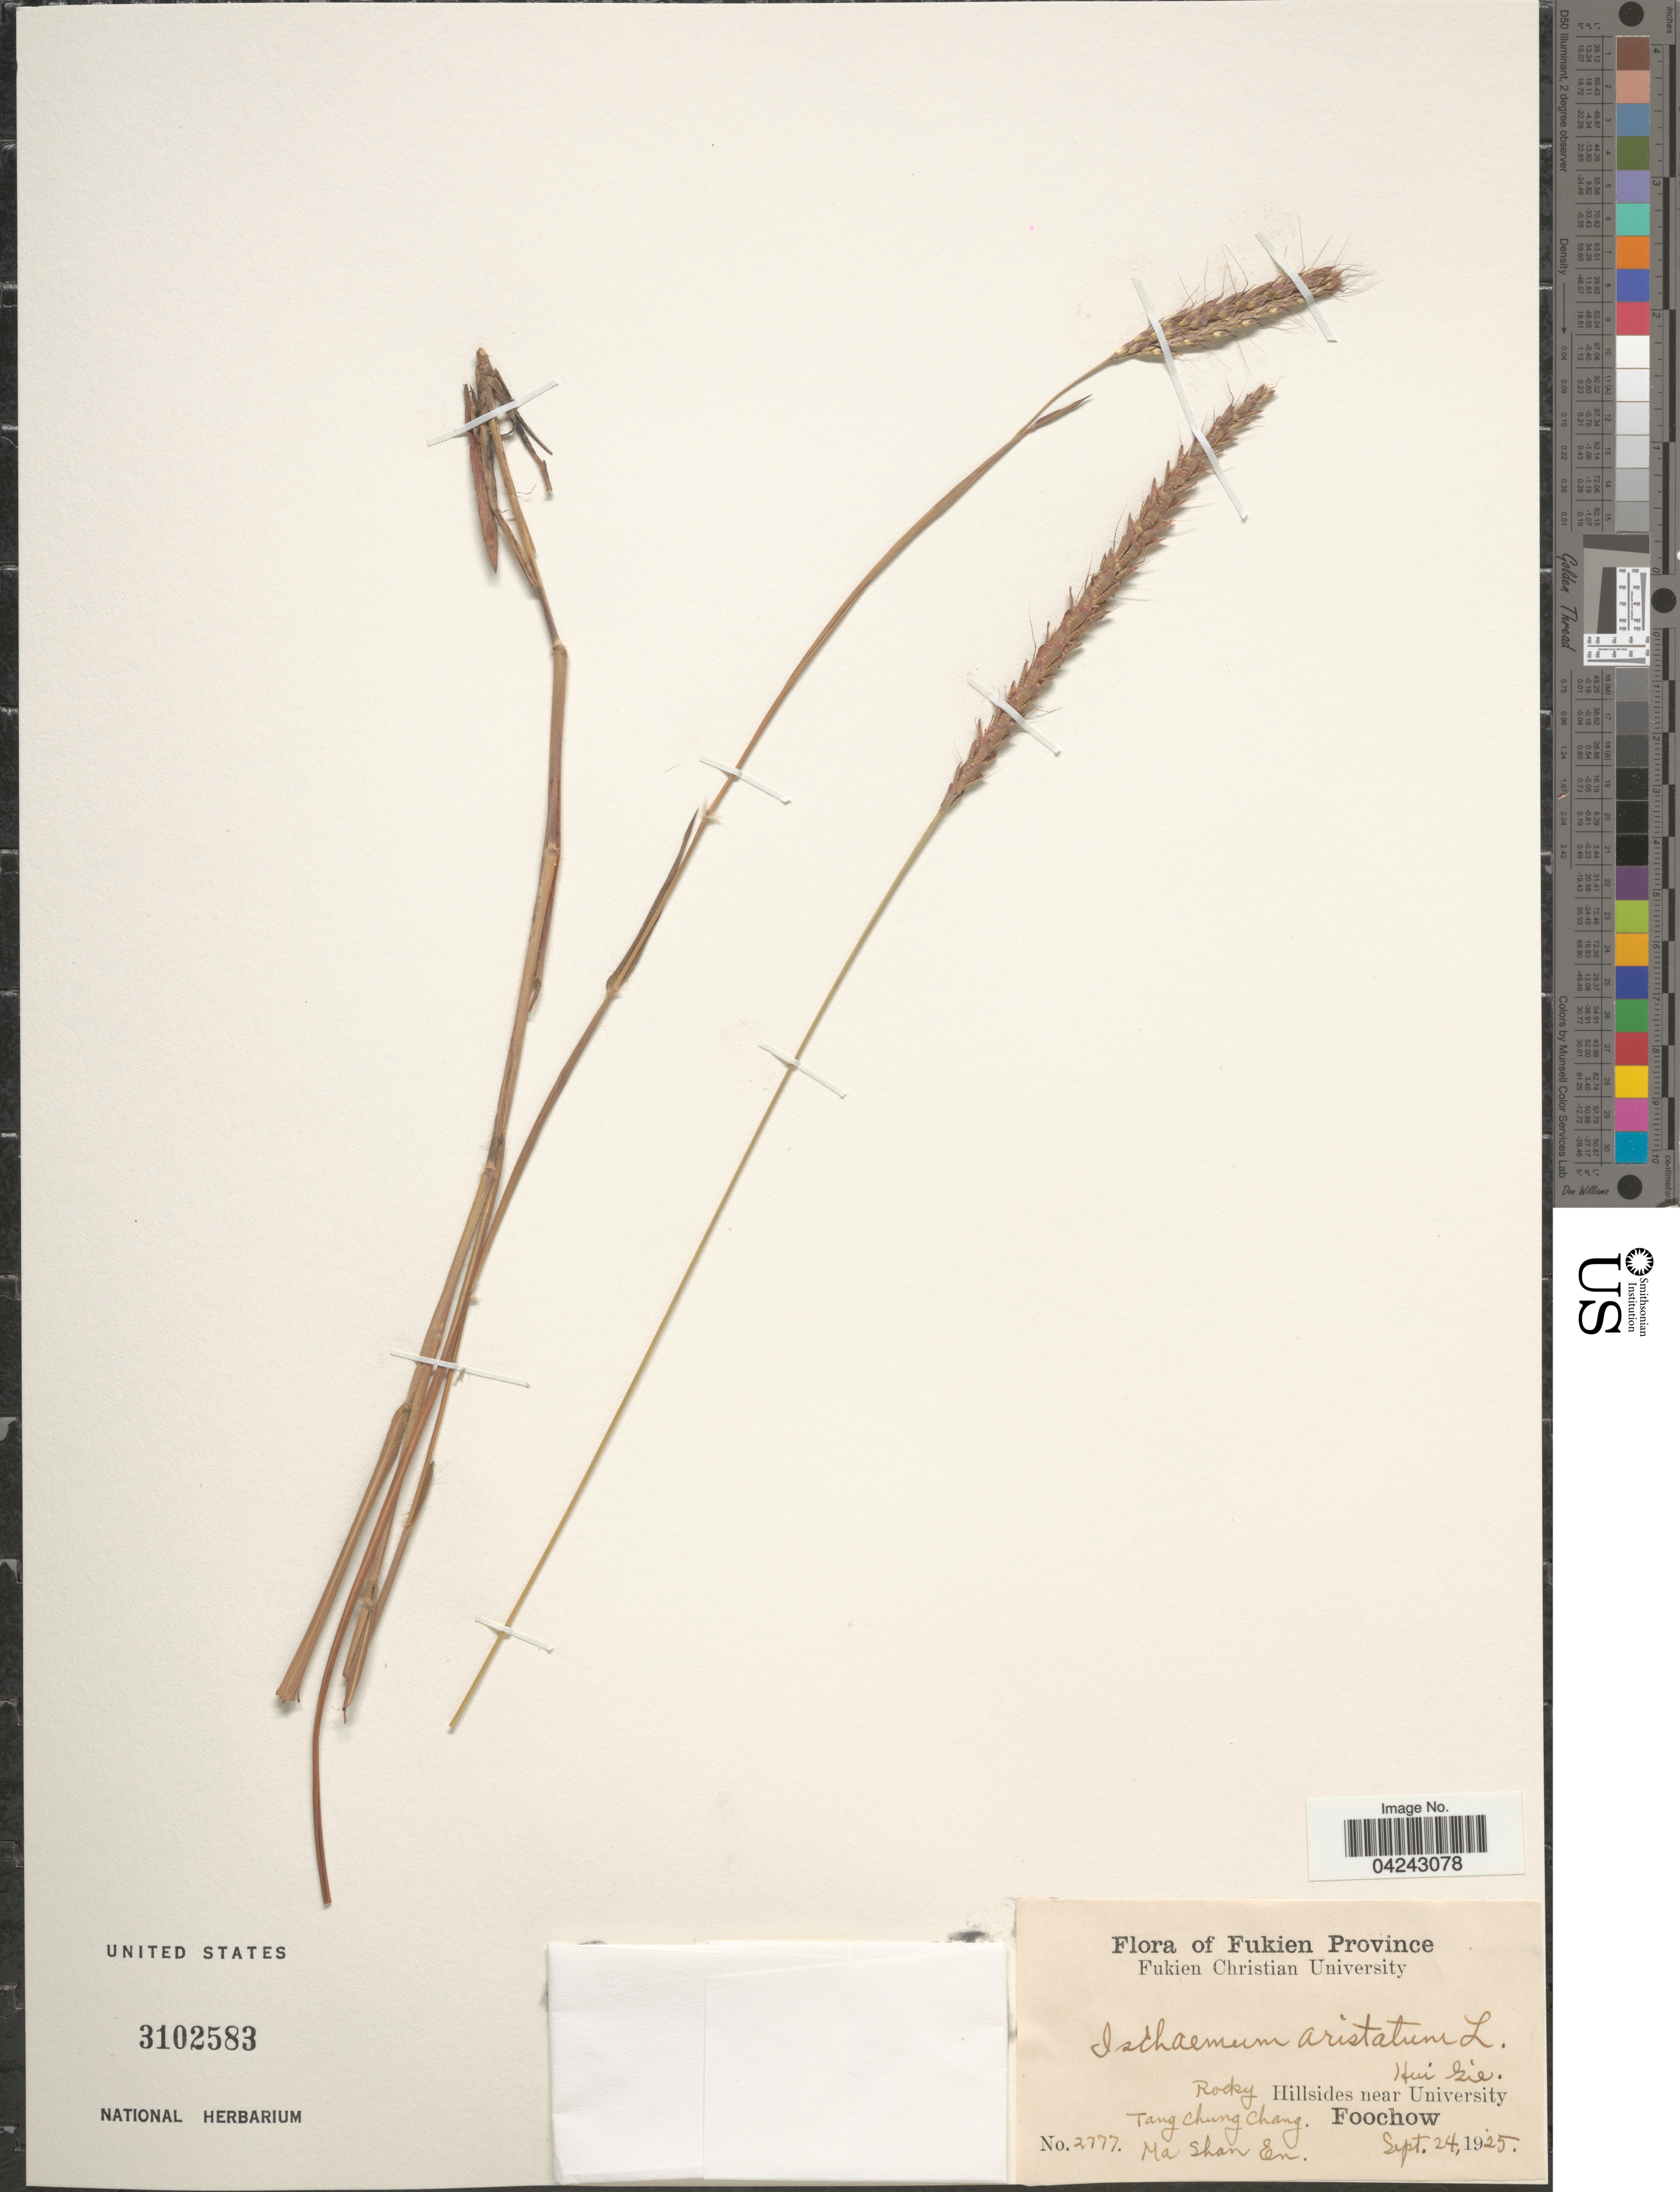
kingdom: Plantae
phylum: Tracheophyta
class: Liliopsida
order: Poales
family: Poaceae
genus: Ischaemum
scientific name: Ischaemum aristatum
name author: L.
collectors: M. En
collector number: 2777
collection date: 1925-09-24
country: China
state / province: Fujian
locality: Fukien Province. Hui Zie. Rocky Hillsides near University. Tang Chung Chang. Foochow.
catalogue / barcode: US 3102583